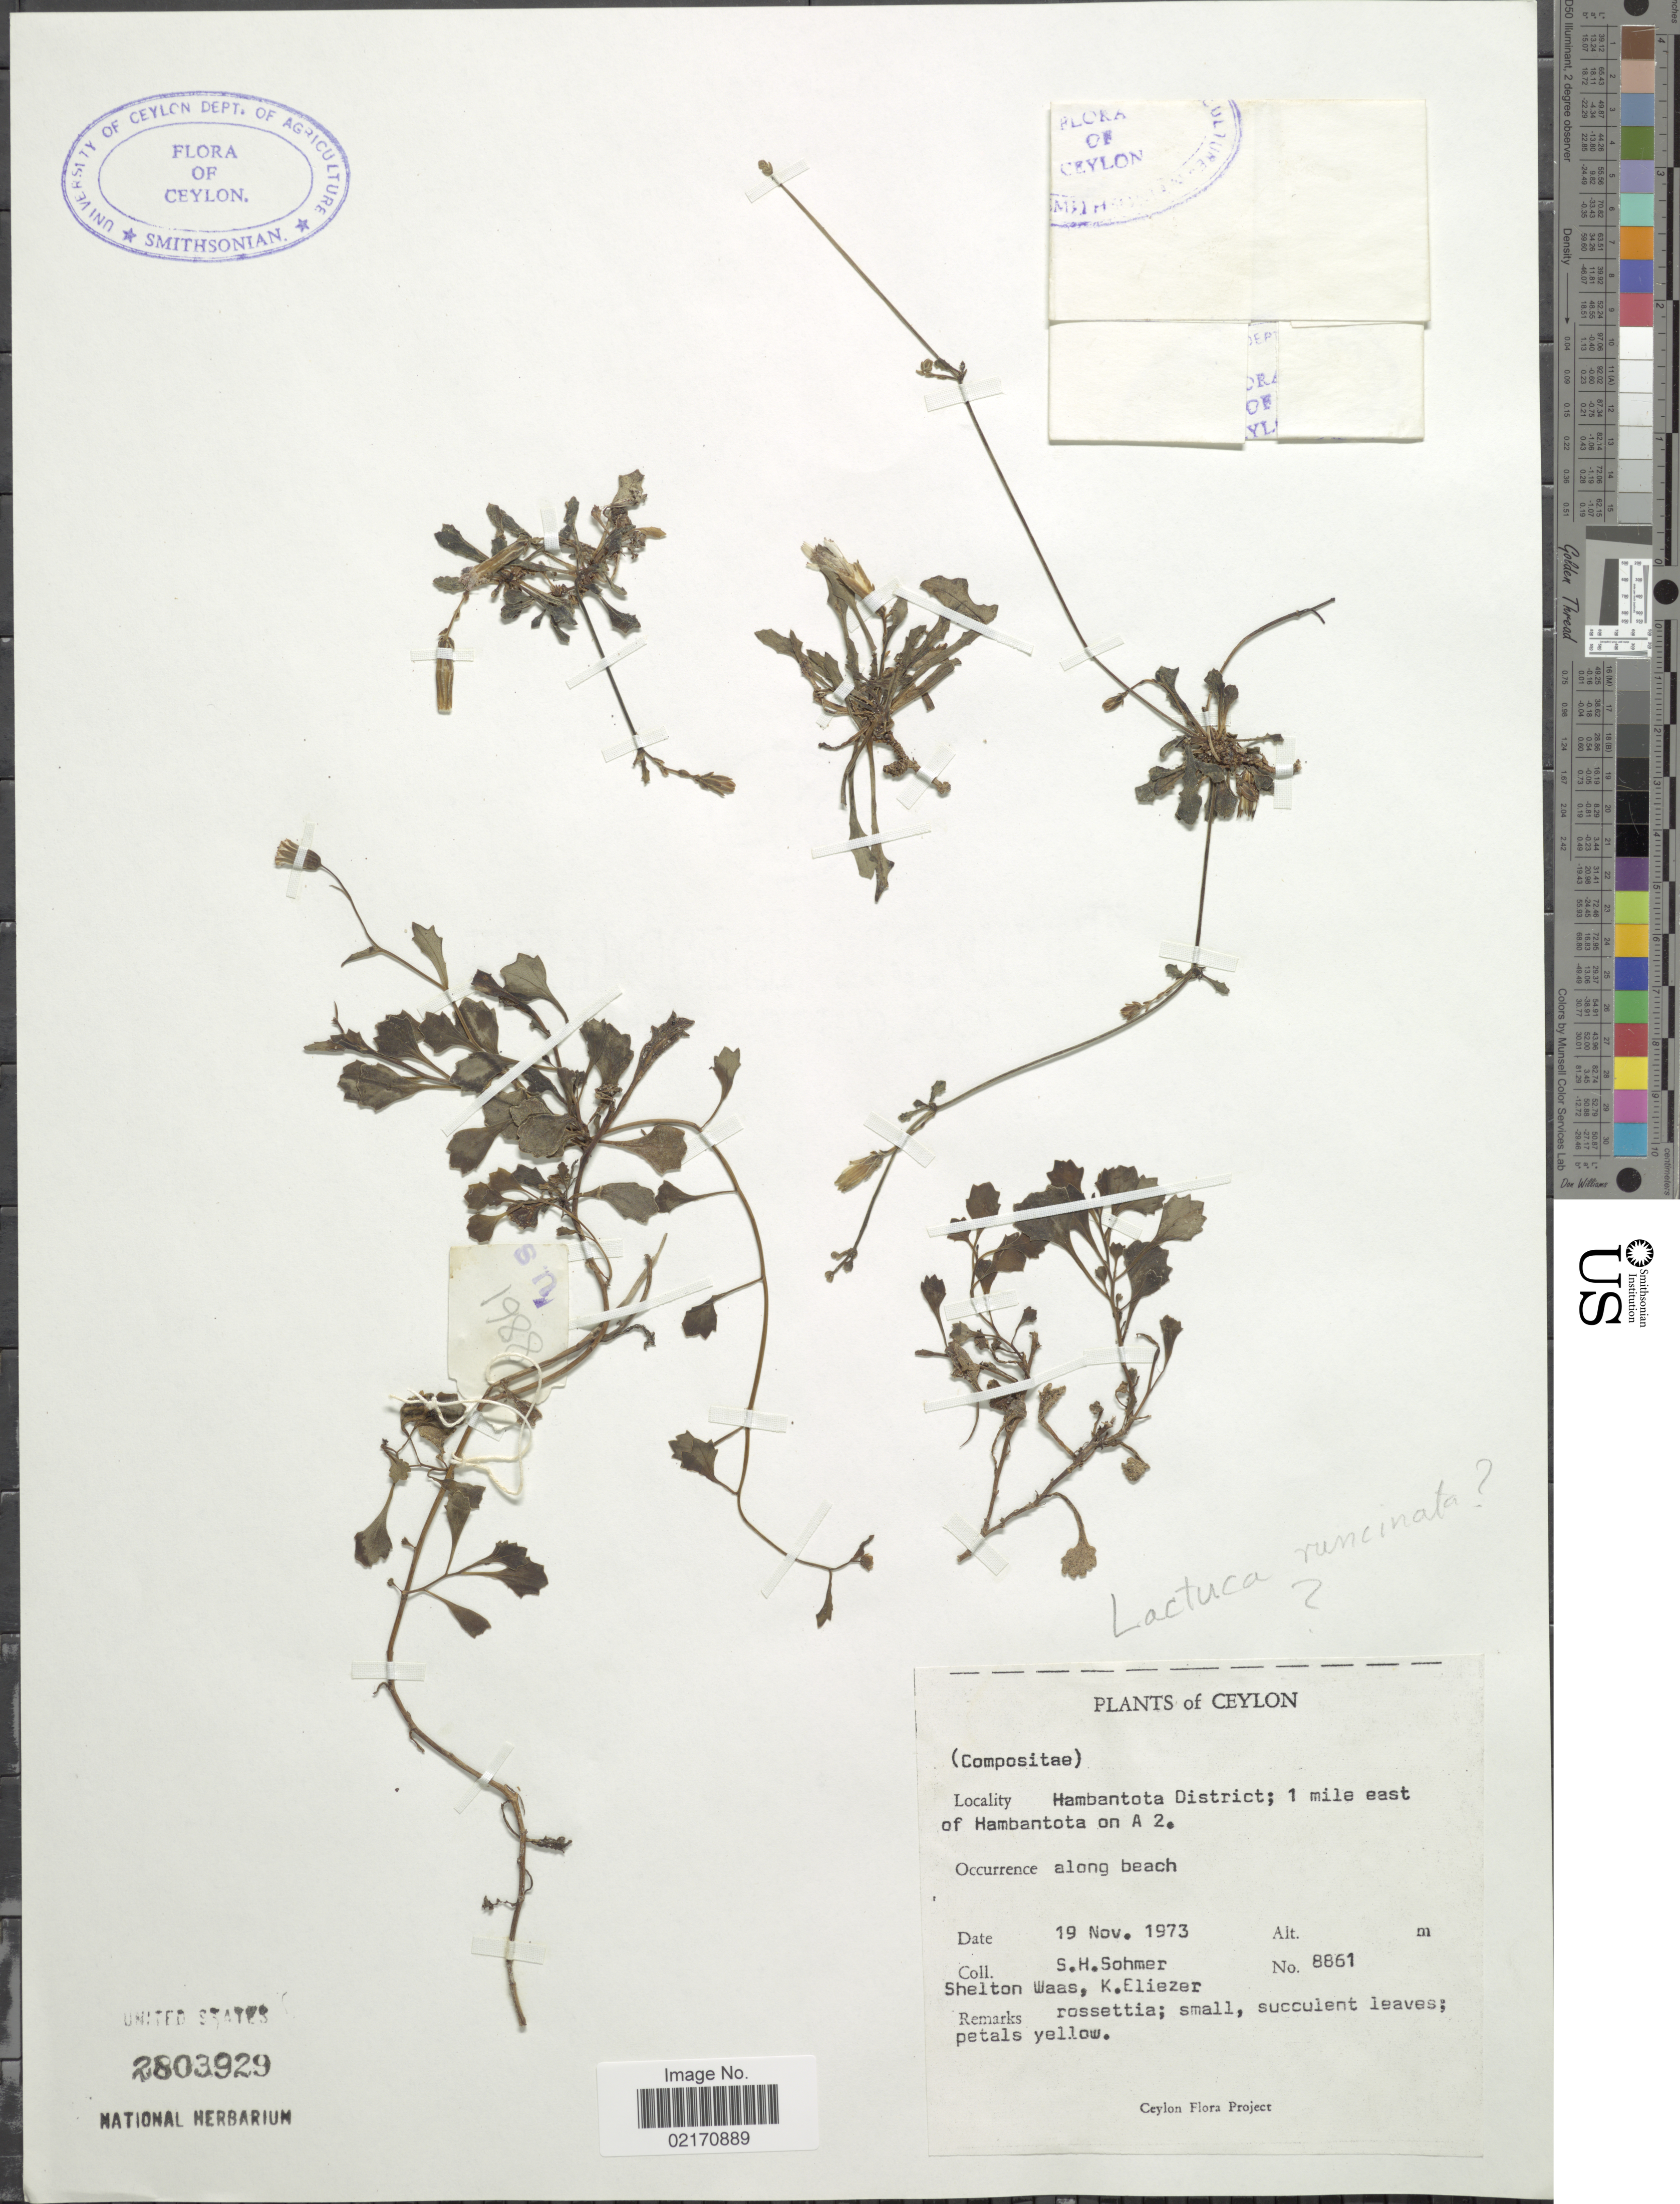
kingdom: Plantae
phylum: Tracheophyta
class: Magnoliopsida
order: Asterales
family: Asteraceae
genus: Launaea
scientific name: Launaea sarmentosa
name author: (Willd.) Kuntze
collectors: S. H. Sohmer, S. Waas & K. Eliezer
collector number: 8861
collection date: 1973-11-19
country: Sri Lanka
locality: Ceylon, Hambantota District, 1 mile east of Hambantota on A 2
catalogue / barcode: US 2803929